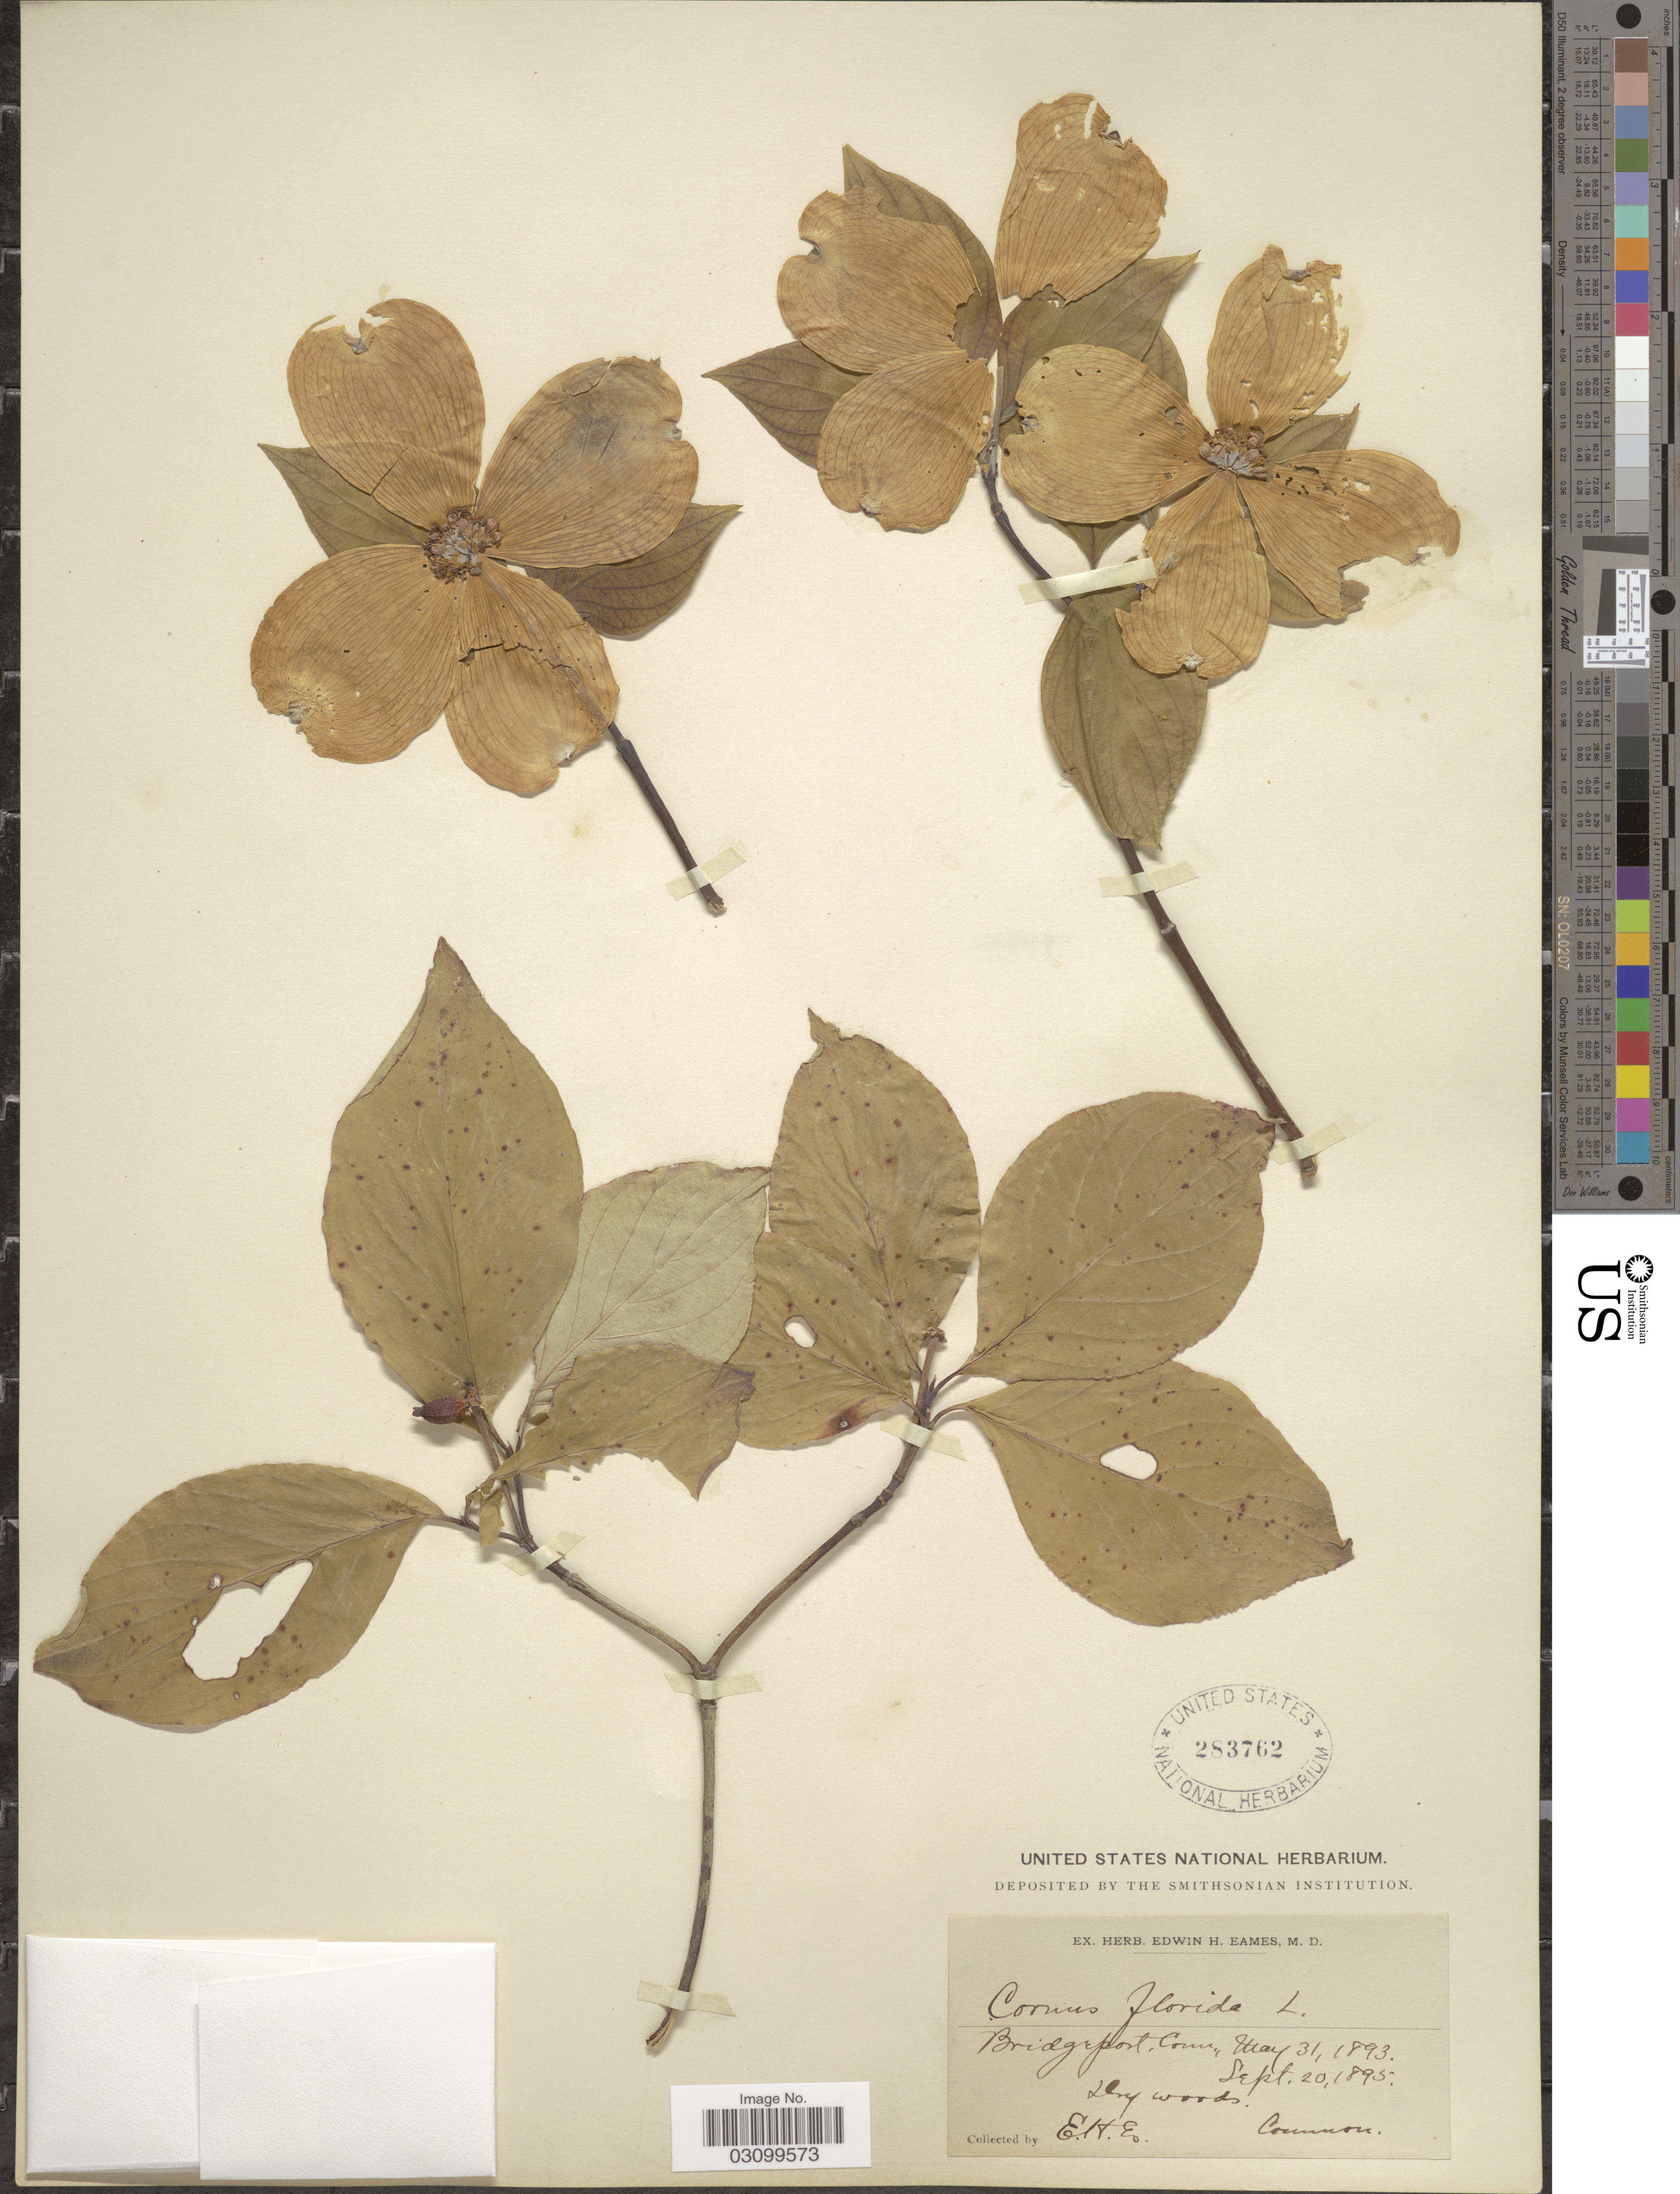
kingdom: Plantae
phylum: Tracheophyta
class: Magnoliopsida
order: Cornales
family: Cornaceae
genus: Cornus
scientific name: Cornus florida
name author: L.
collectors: E. H. Eames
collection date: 1893-05-31/1895-09-20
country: United States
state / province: Connecticut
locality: Bridgeport.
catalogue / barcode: US 283762